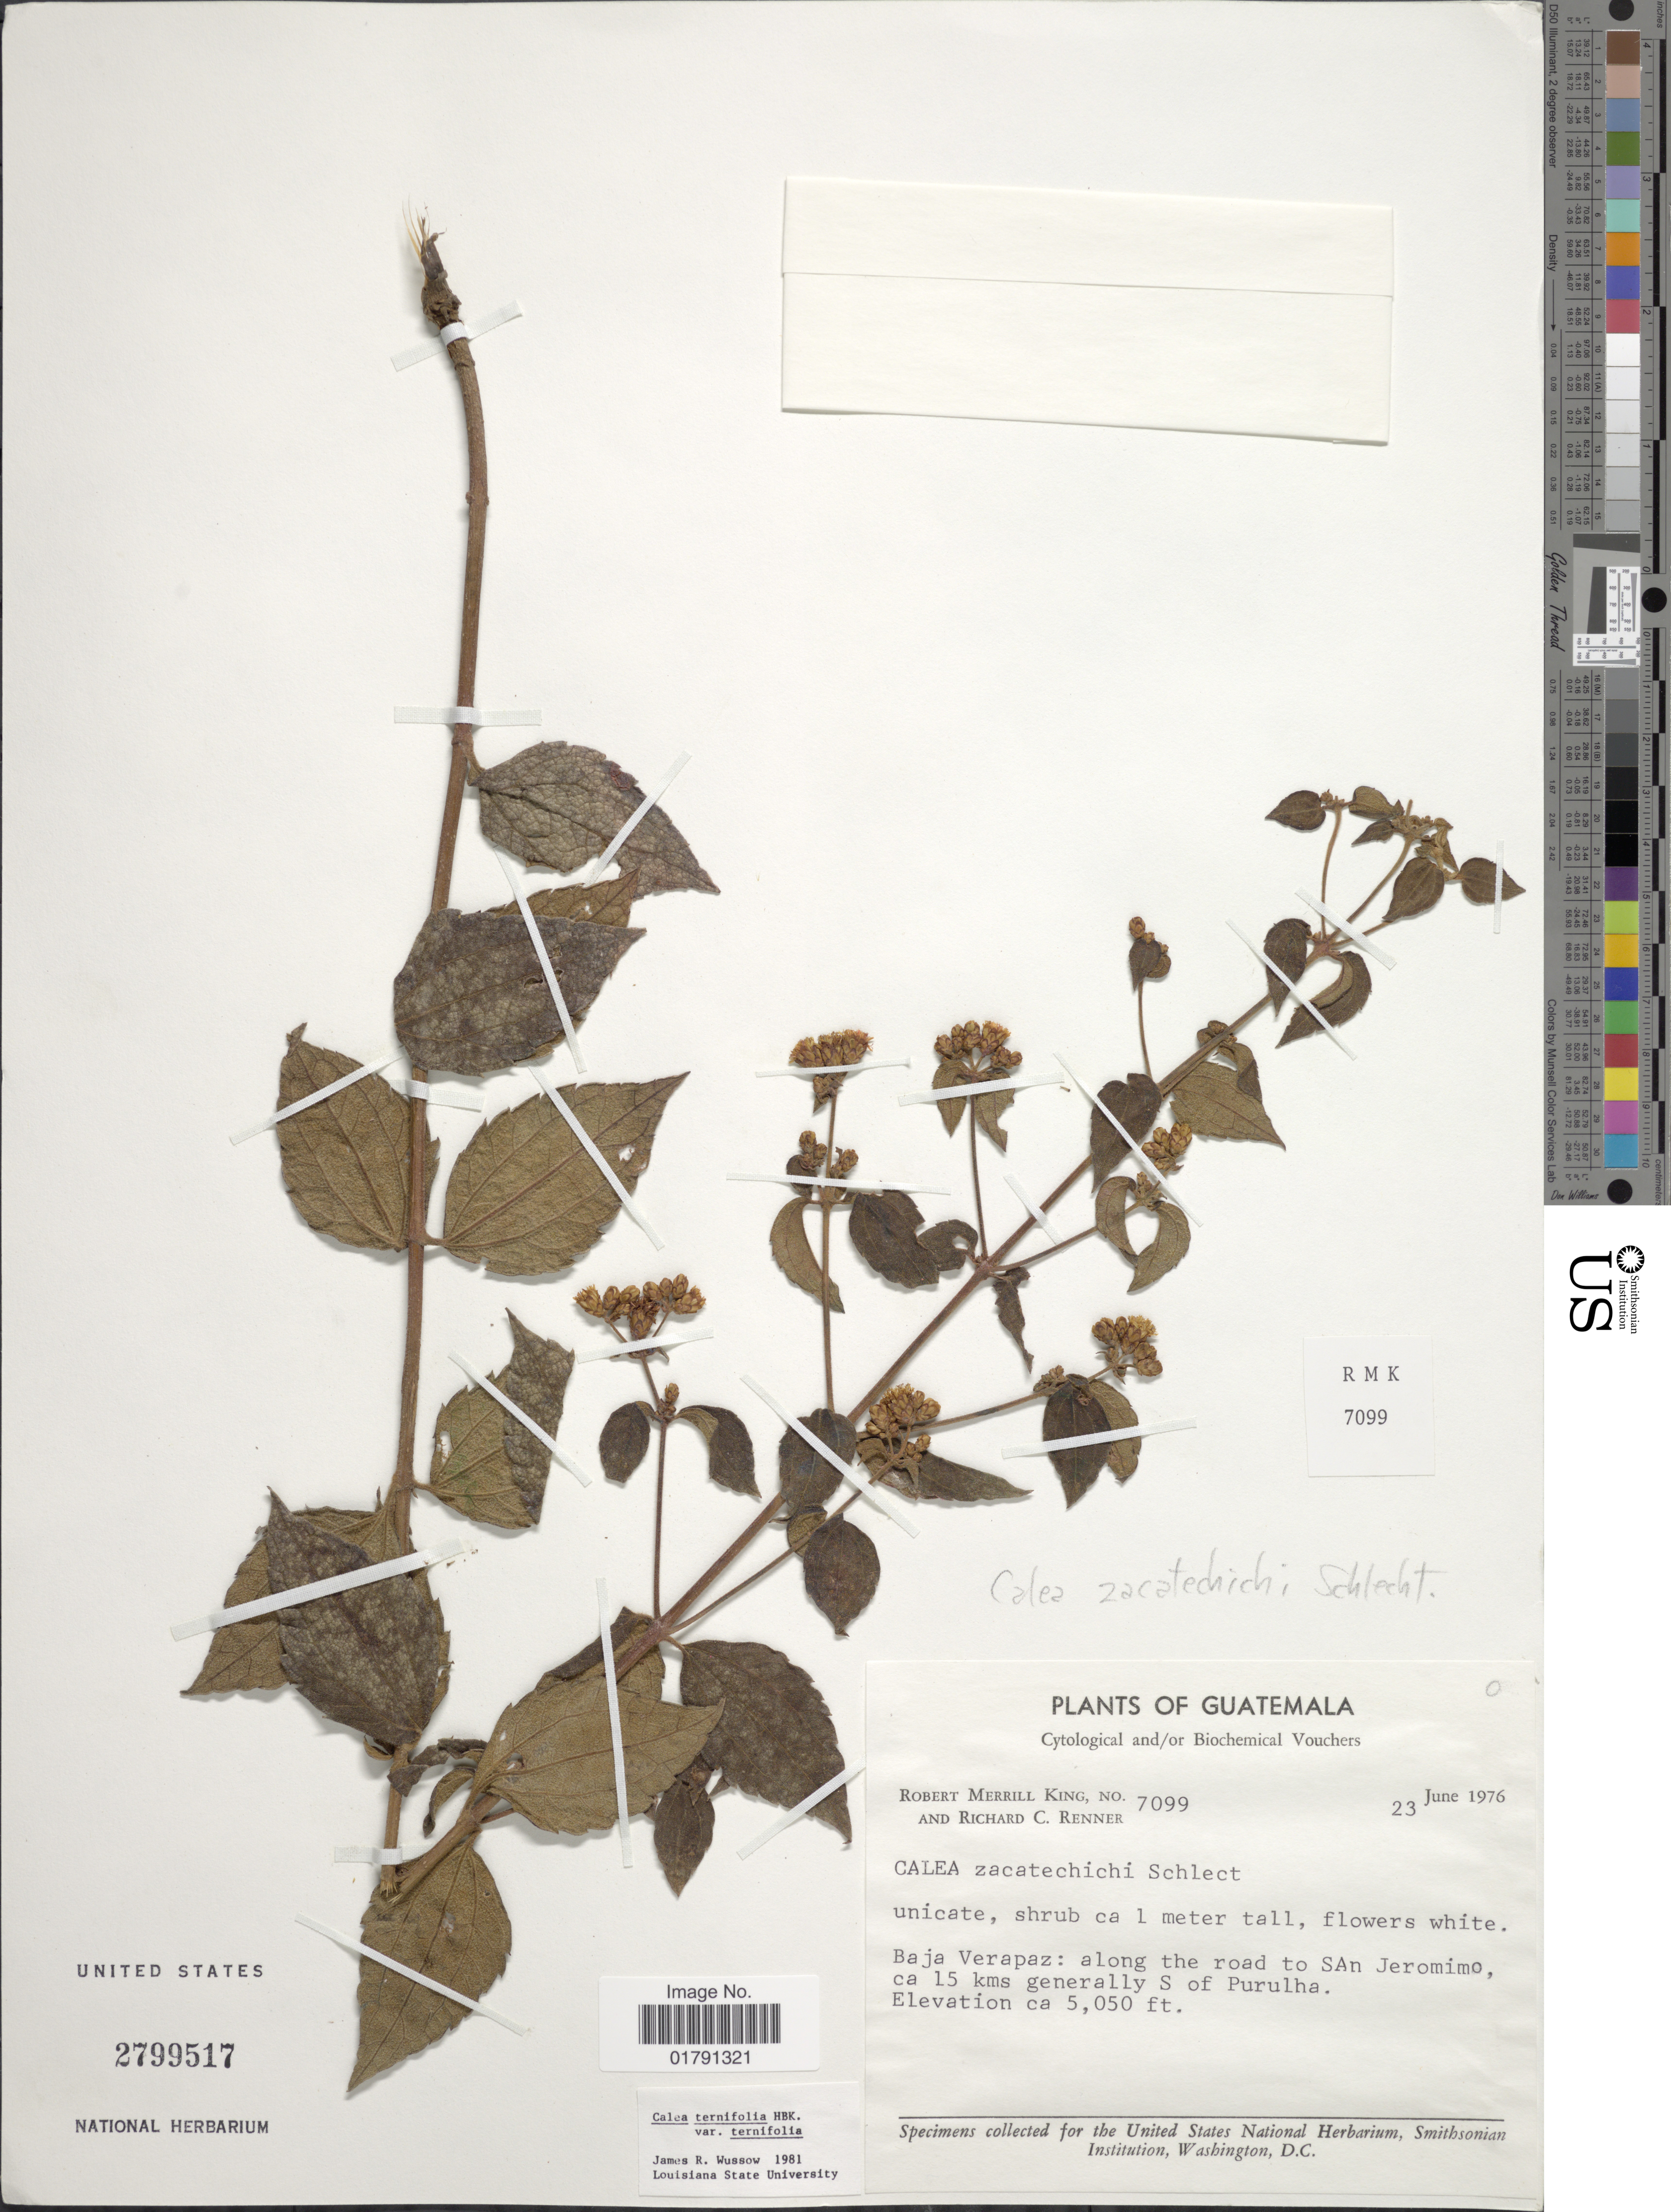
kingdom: Plantae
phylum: Tracheophyta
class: Magnoliopsida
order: Asterales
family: Asteraceae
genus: Calea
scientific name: Calea ternifolia var. ternifolia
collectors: R. M. King & R. C. Renner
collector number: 7099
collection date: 1976-06-23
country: Guatemala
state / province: Baja Verapaz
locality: Along the road to San Jeronimo, ca 15 kms generally S of Purulha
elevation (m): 1539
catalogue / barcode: US 2799517